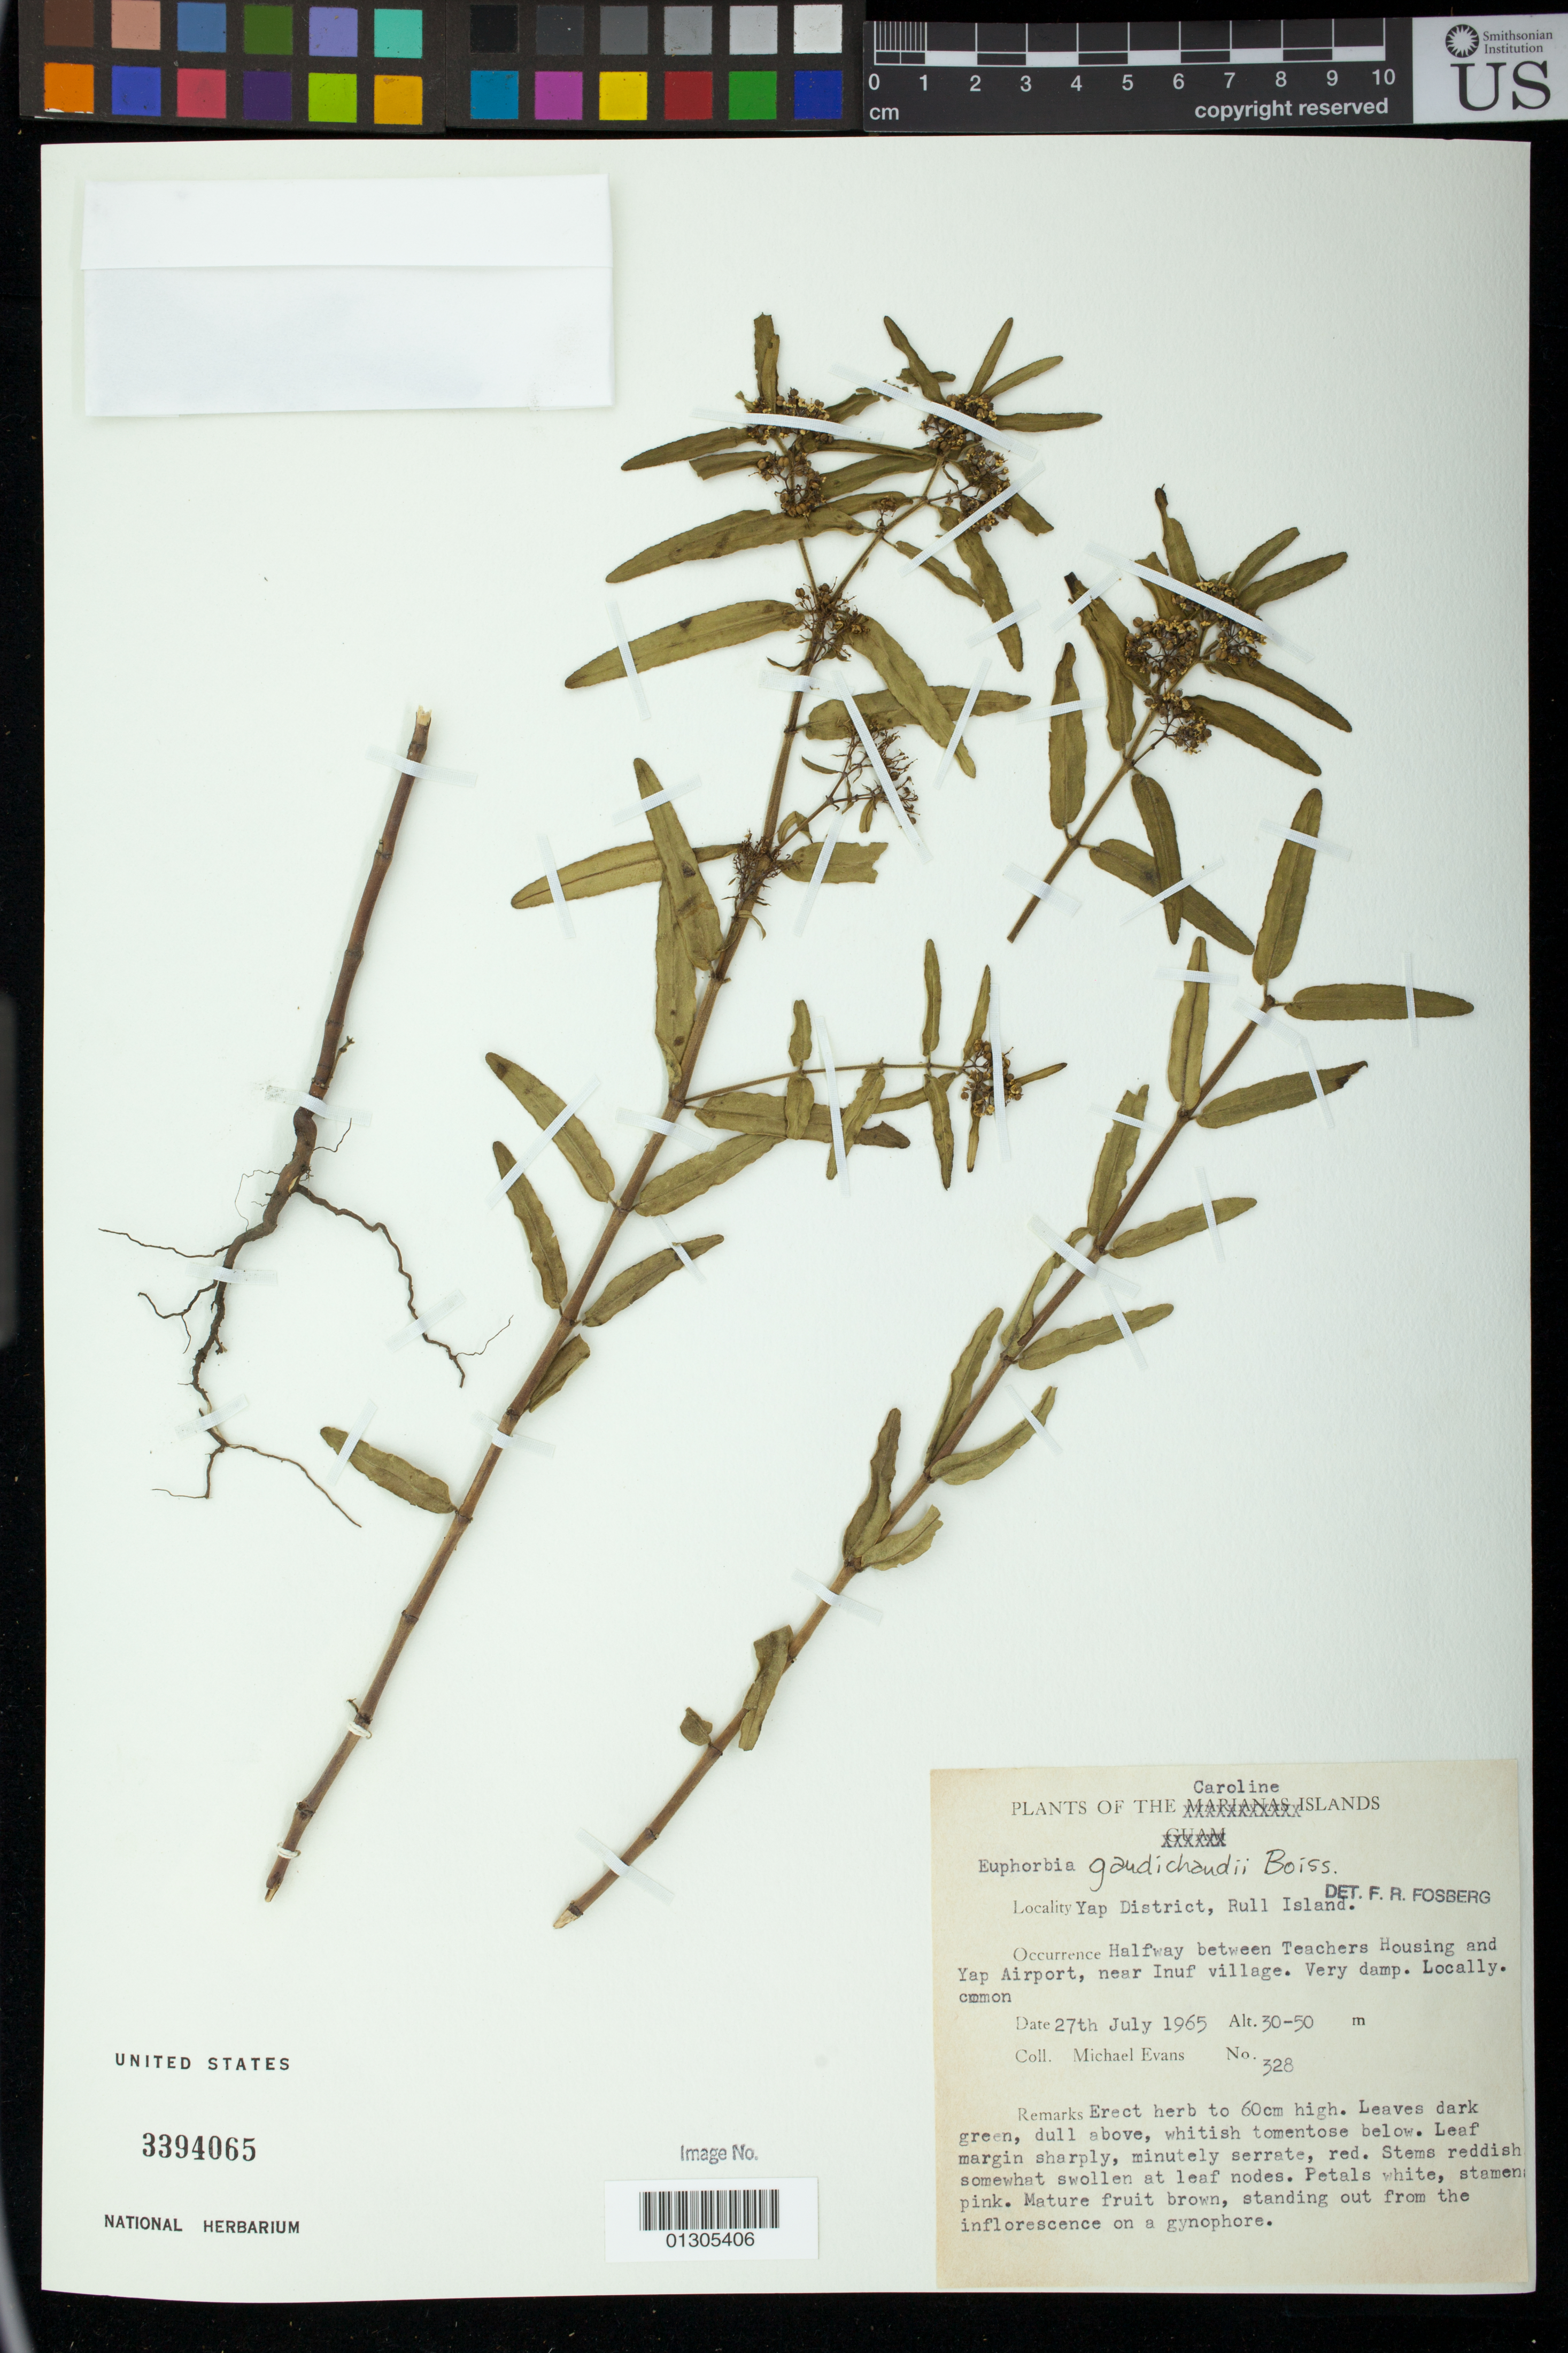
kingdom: Plantae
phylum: Tracheophyta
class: Magnoliopsida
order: Malpighiales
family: Euphorbiaceae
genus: Euphorbia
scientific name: Euphorbia gaudichaudii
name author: Boiss.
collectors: M. Evans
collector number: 328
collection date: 1965-07-27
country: Micronesia, Federated States of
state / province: Yap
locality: Rull Island. Halfway between Teachers Housing and Yap Airport, near Inuf village.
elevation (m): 30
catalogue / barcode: US 3394065